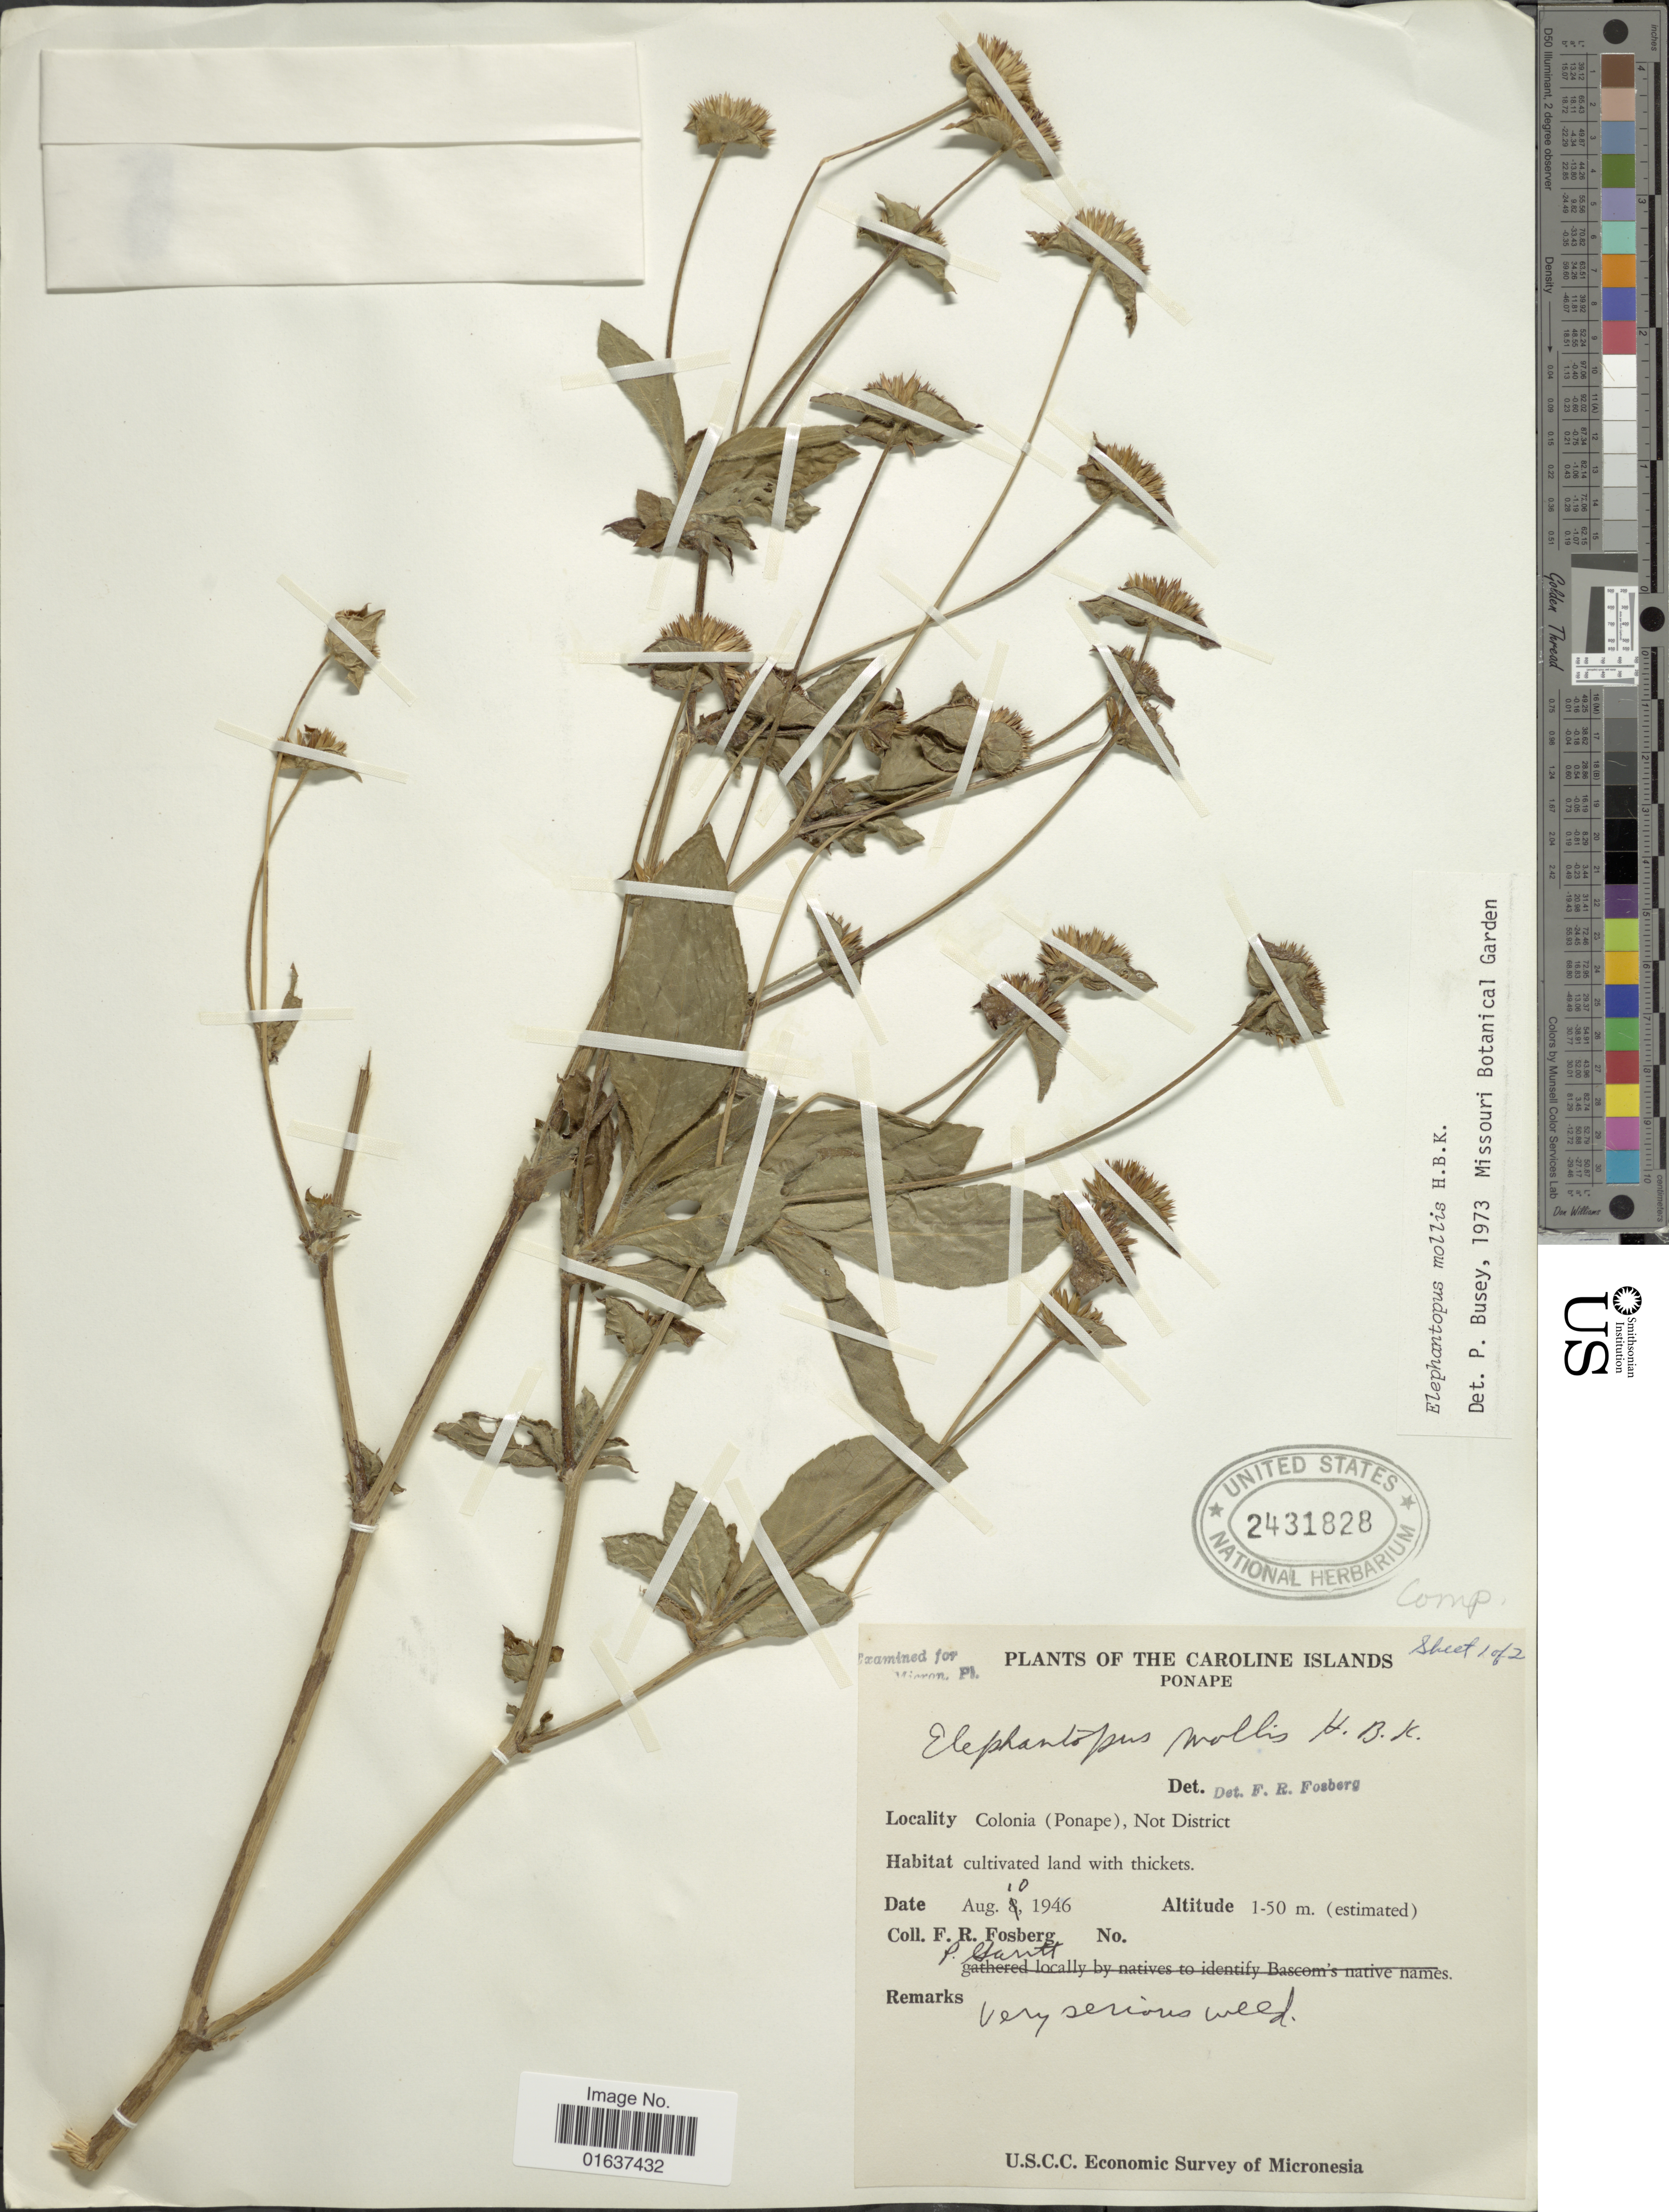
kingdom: Plantae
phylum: Tracheophyta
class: Magnoliopsida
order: Asterales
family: Asteraceae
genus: Elephantopus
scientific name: Elephantopus mollis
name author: Kunth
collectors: F. R. Fosberg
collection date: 1946-08-10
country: Micronesia, Federated States of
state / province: Pohnpei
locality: Caroline Islands, Ponape, Colonia (Ponape), not District, cultivated land with thickets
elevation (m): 1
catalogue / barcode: US 2431828